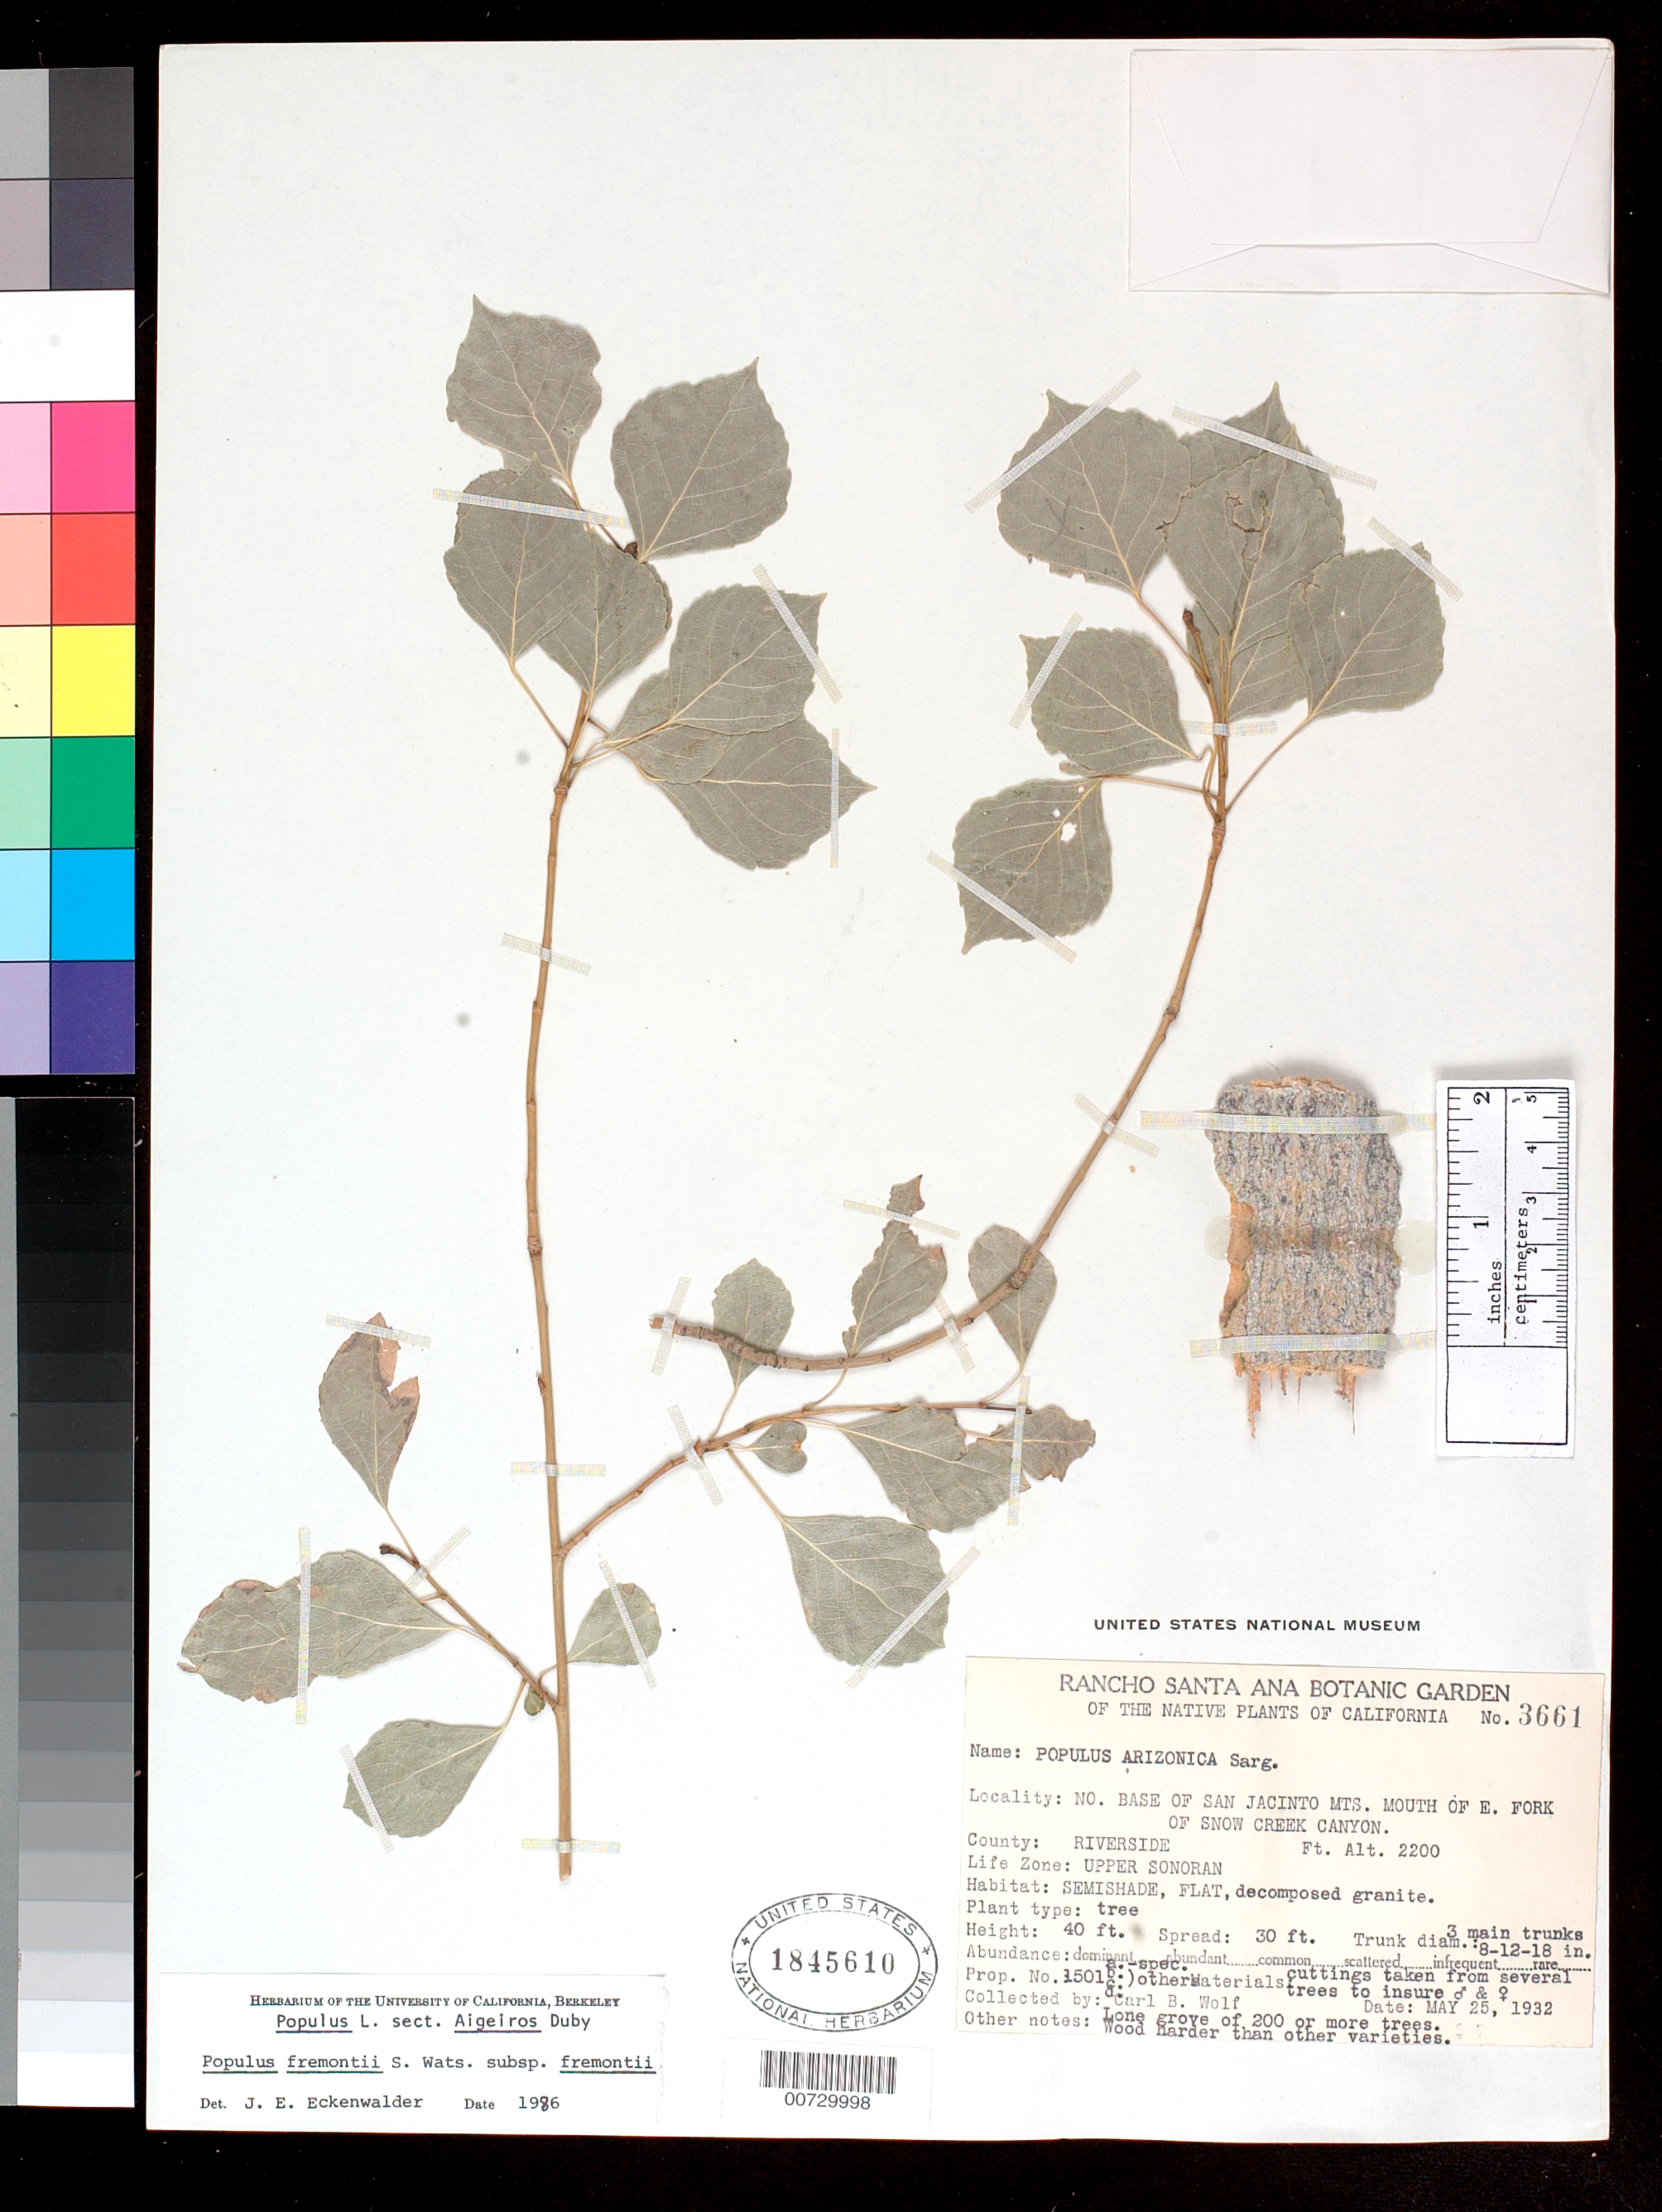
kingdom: Plantae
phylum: Tracheophyta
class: Magnoliopsida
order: Malpighiales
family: Salicaceae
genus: Populus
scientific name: Populus fremontii subsp. fremontii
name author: S. Watson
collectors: C. B. Wolf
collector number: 3661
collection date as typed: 25 May 1932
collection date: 1932-05-25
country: United States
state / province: California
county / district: Riverside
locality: Base of San Jacinto Mts. Mouth of E. Fork of Snow Creek Canyon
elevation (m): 671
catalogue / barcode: US 1845610